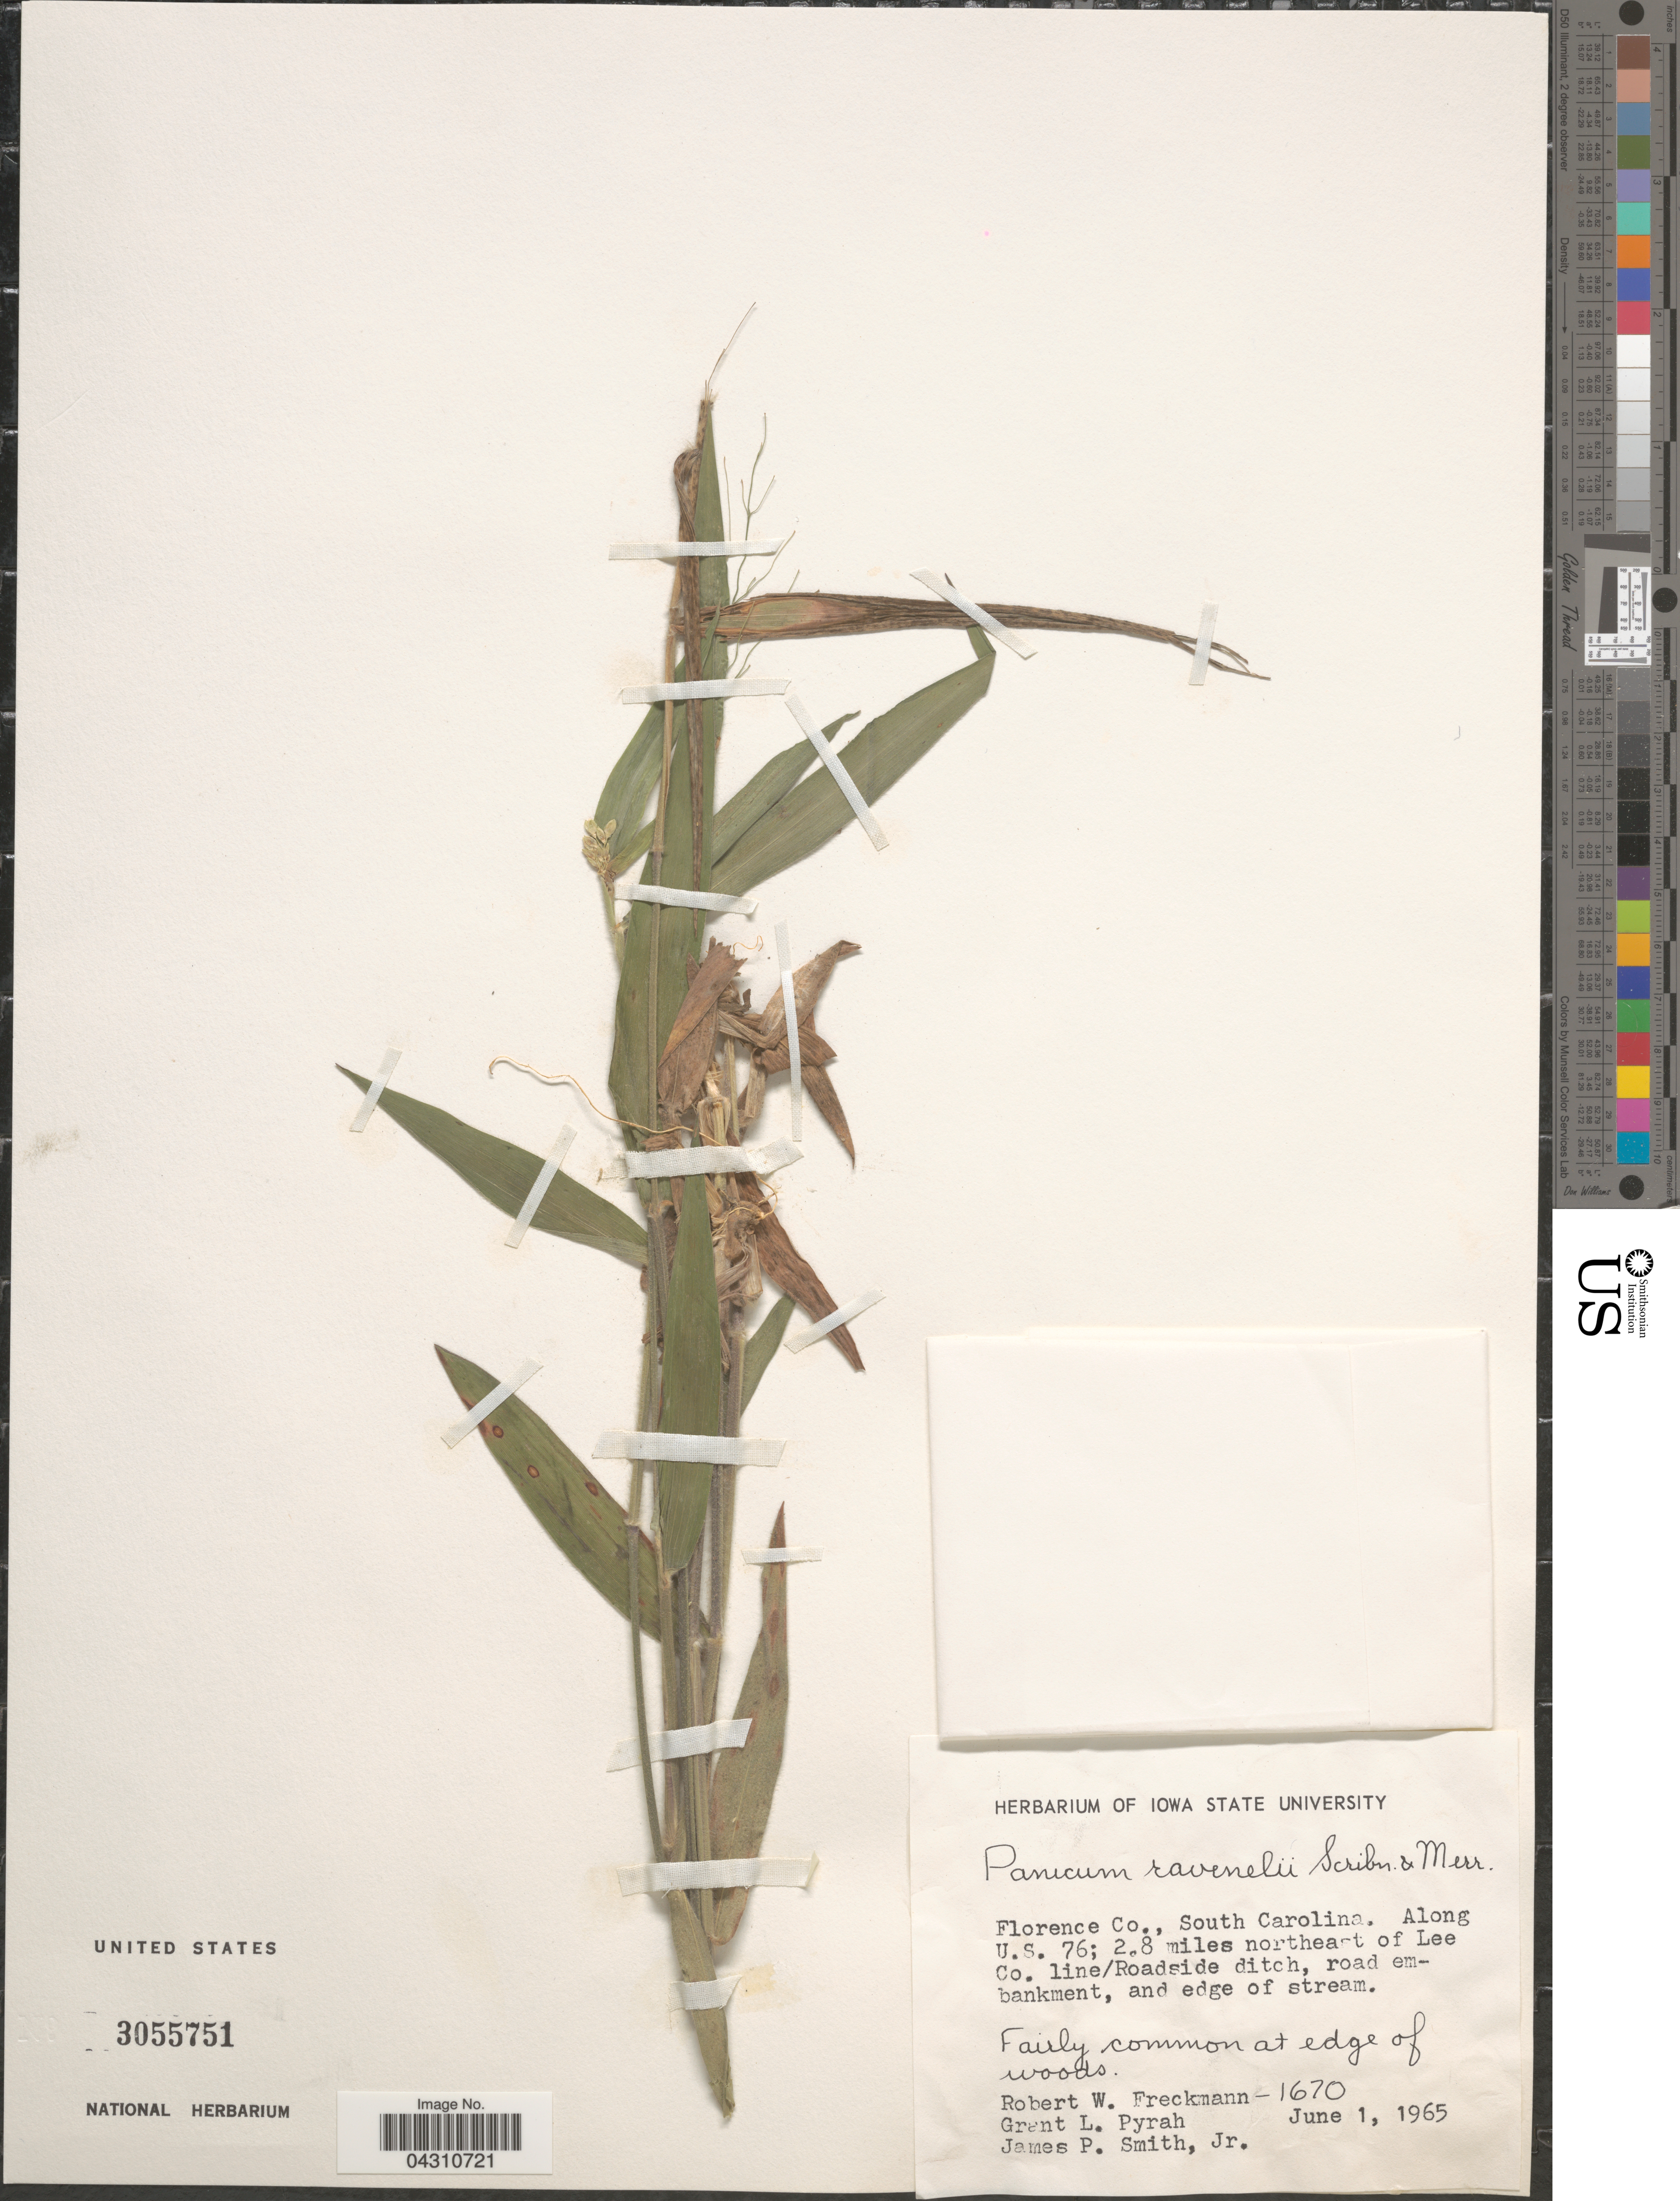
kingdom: Plantae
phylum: Tracheophyta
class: Liliopsida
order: Poales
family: Poaceae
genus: Dichanthelium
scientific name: Dichanthelium ravenelii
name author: (Scribn. & Merr.) Gould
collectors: R. Freckmann, G. Pyrah & J. P. Smith Jr.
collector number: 1670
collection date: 1965-06-01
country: United States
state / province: South Carolina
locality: Florence Co. Along U.S. 76; 2.8 miles northeast of Lee Co. line/Roadside ditch, road embankment, and edge of stream.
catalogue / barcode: US 3055751